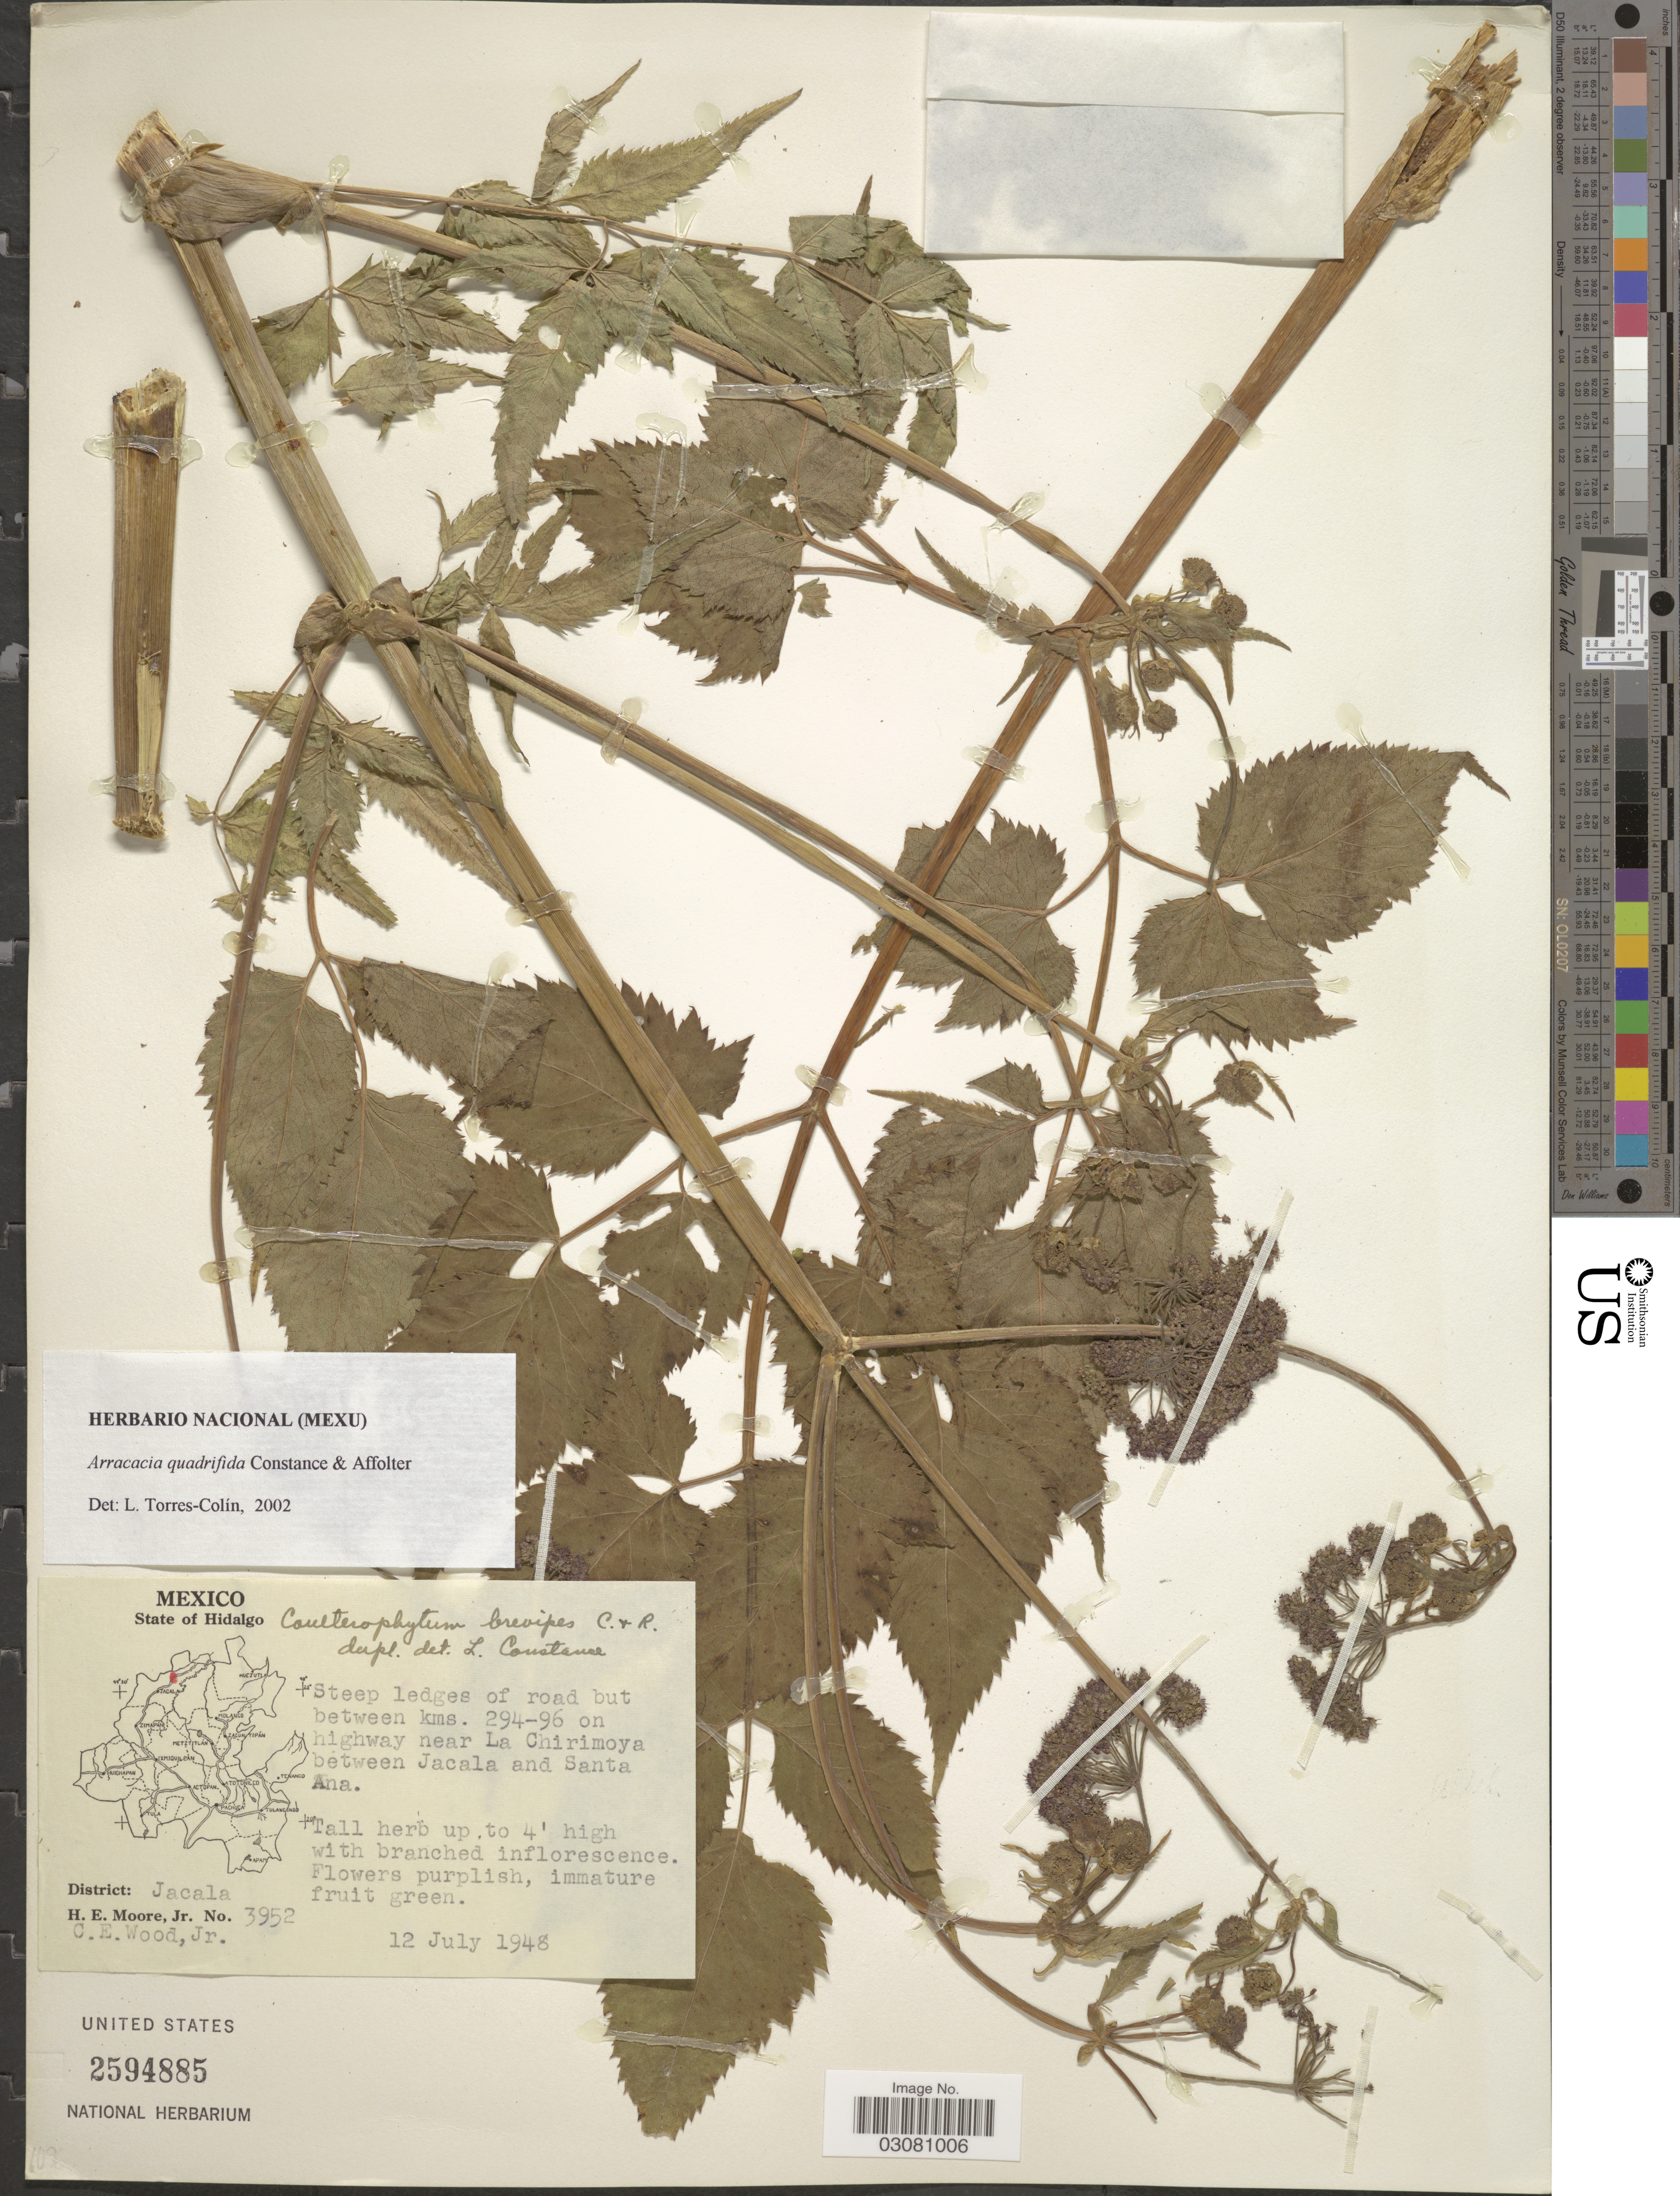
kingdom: Plantae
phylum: Tracheophyta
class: Magnoliopsida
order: Apiales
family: Apiaceae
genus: Arracacia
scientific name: Arracacia quadrifida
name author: Constance & Affolter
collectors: H. Moore & C. Wood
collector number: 3952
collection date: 1948-07-12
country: Mexico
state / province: Hidalgo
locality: District: Jacala. Steep ledges of road but between kms. 294-96 on highway near La Chirimoya between Jacala and Santa Ana.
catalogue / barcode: US 2594885